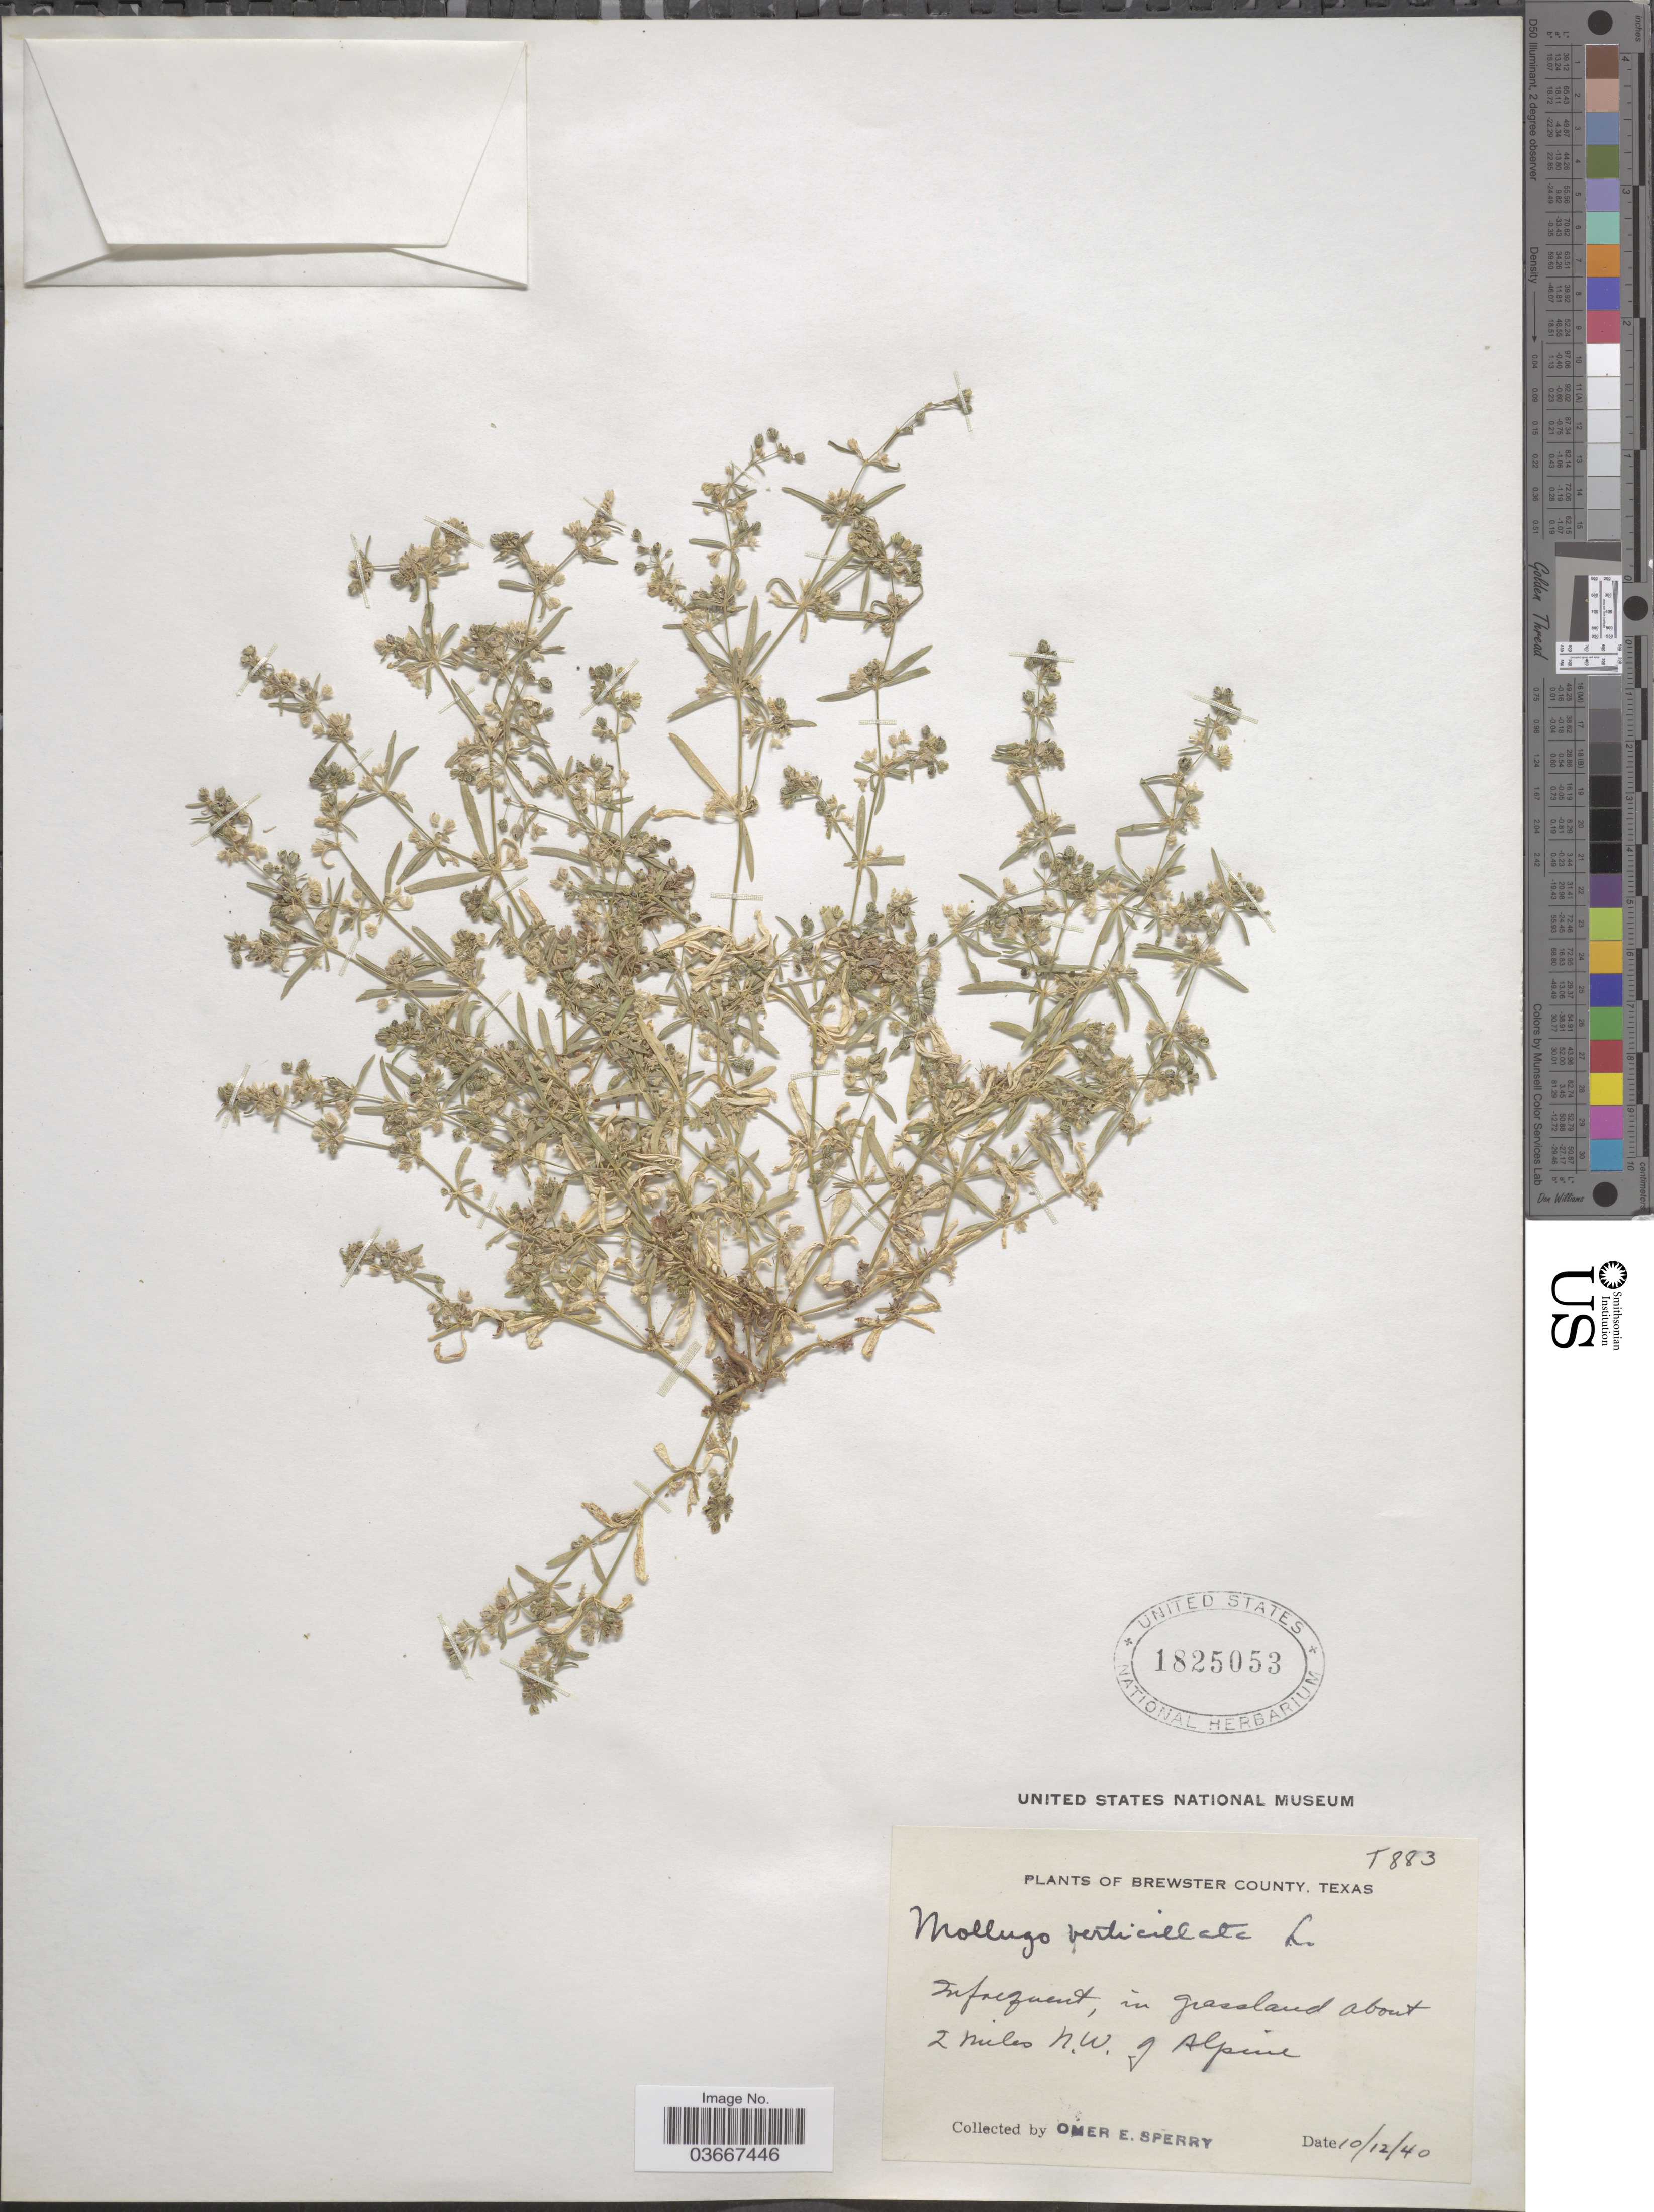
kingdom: Plantae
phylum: Tracheophyta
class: Magnoliopsida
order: Caryophyllales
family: Molluginaceae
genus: Mollugo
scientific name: Mollugo verticillata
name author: L.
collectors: O. E. Sperry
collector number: T883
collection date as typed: Transcribed d/m/y: 12/10/40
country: United States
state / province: Texas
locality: Brewster County. Infrequent, in grassland about 2 miles N.W. of Alpine.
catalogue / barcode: US 1825053